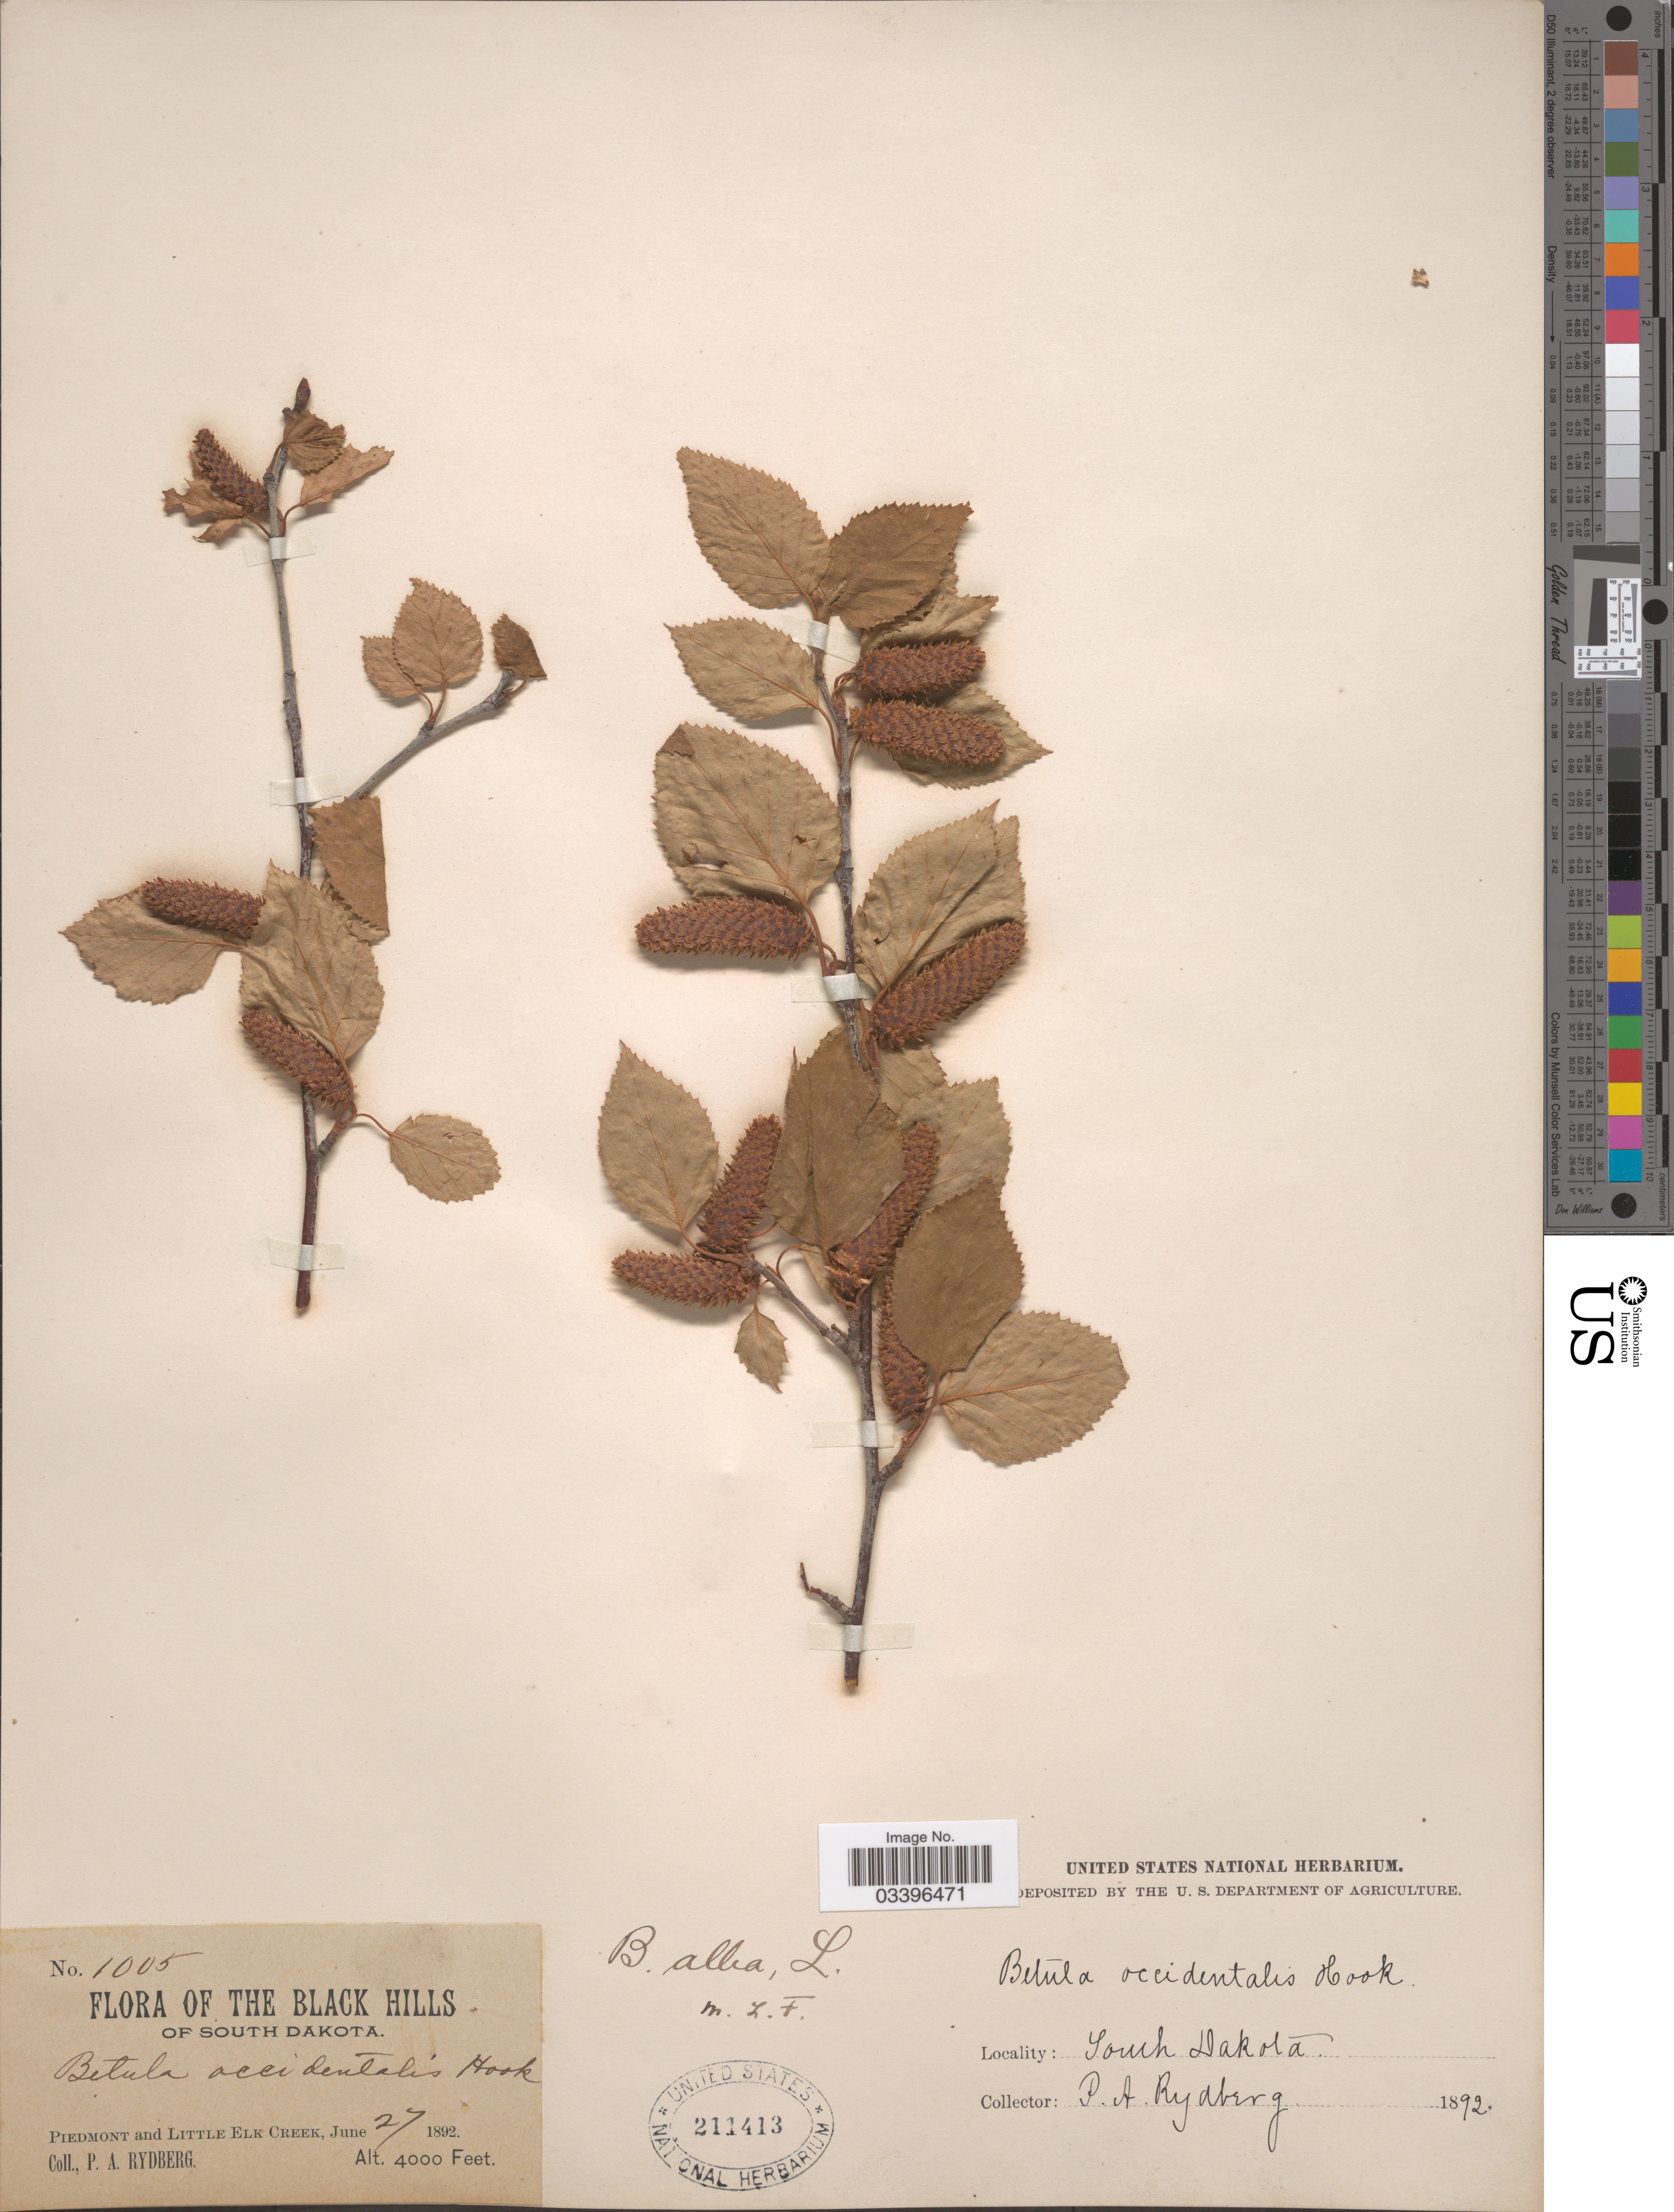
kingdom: Plantae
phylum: Tracheophyta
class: Magnoliopsida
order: Fagales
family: Betulaceae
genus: Betula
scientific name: Betula papyrifera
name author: Marshall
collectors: P. A. Rydberg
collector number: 1005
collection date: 1892-06-27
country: United States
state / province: South Dakota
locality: The Black Hills. Piedmont and Little Elk Creek.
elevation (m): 1219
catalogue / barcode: US 211413